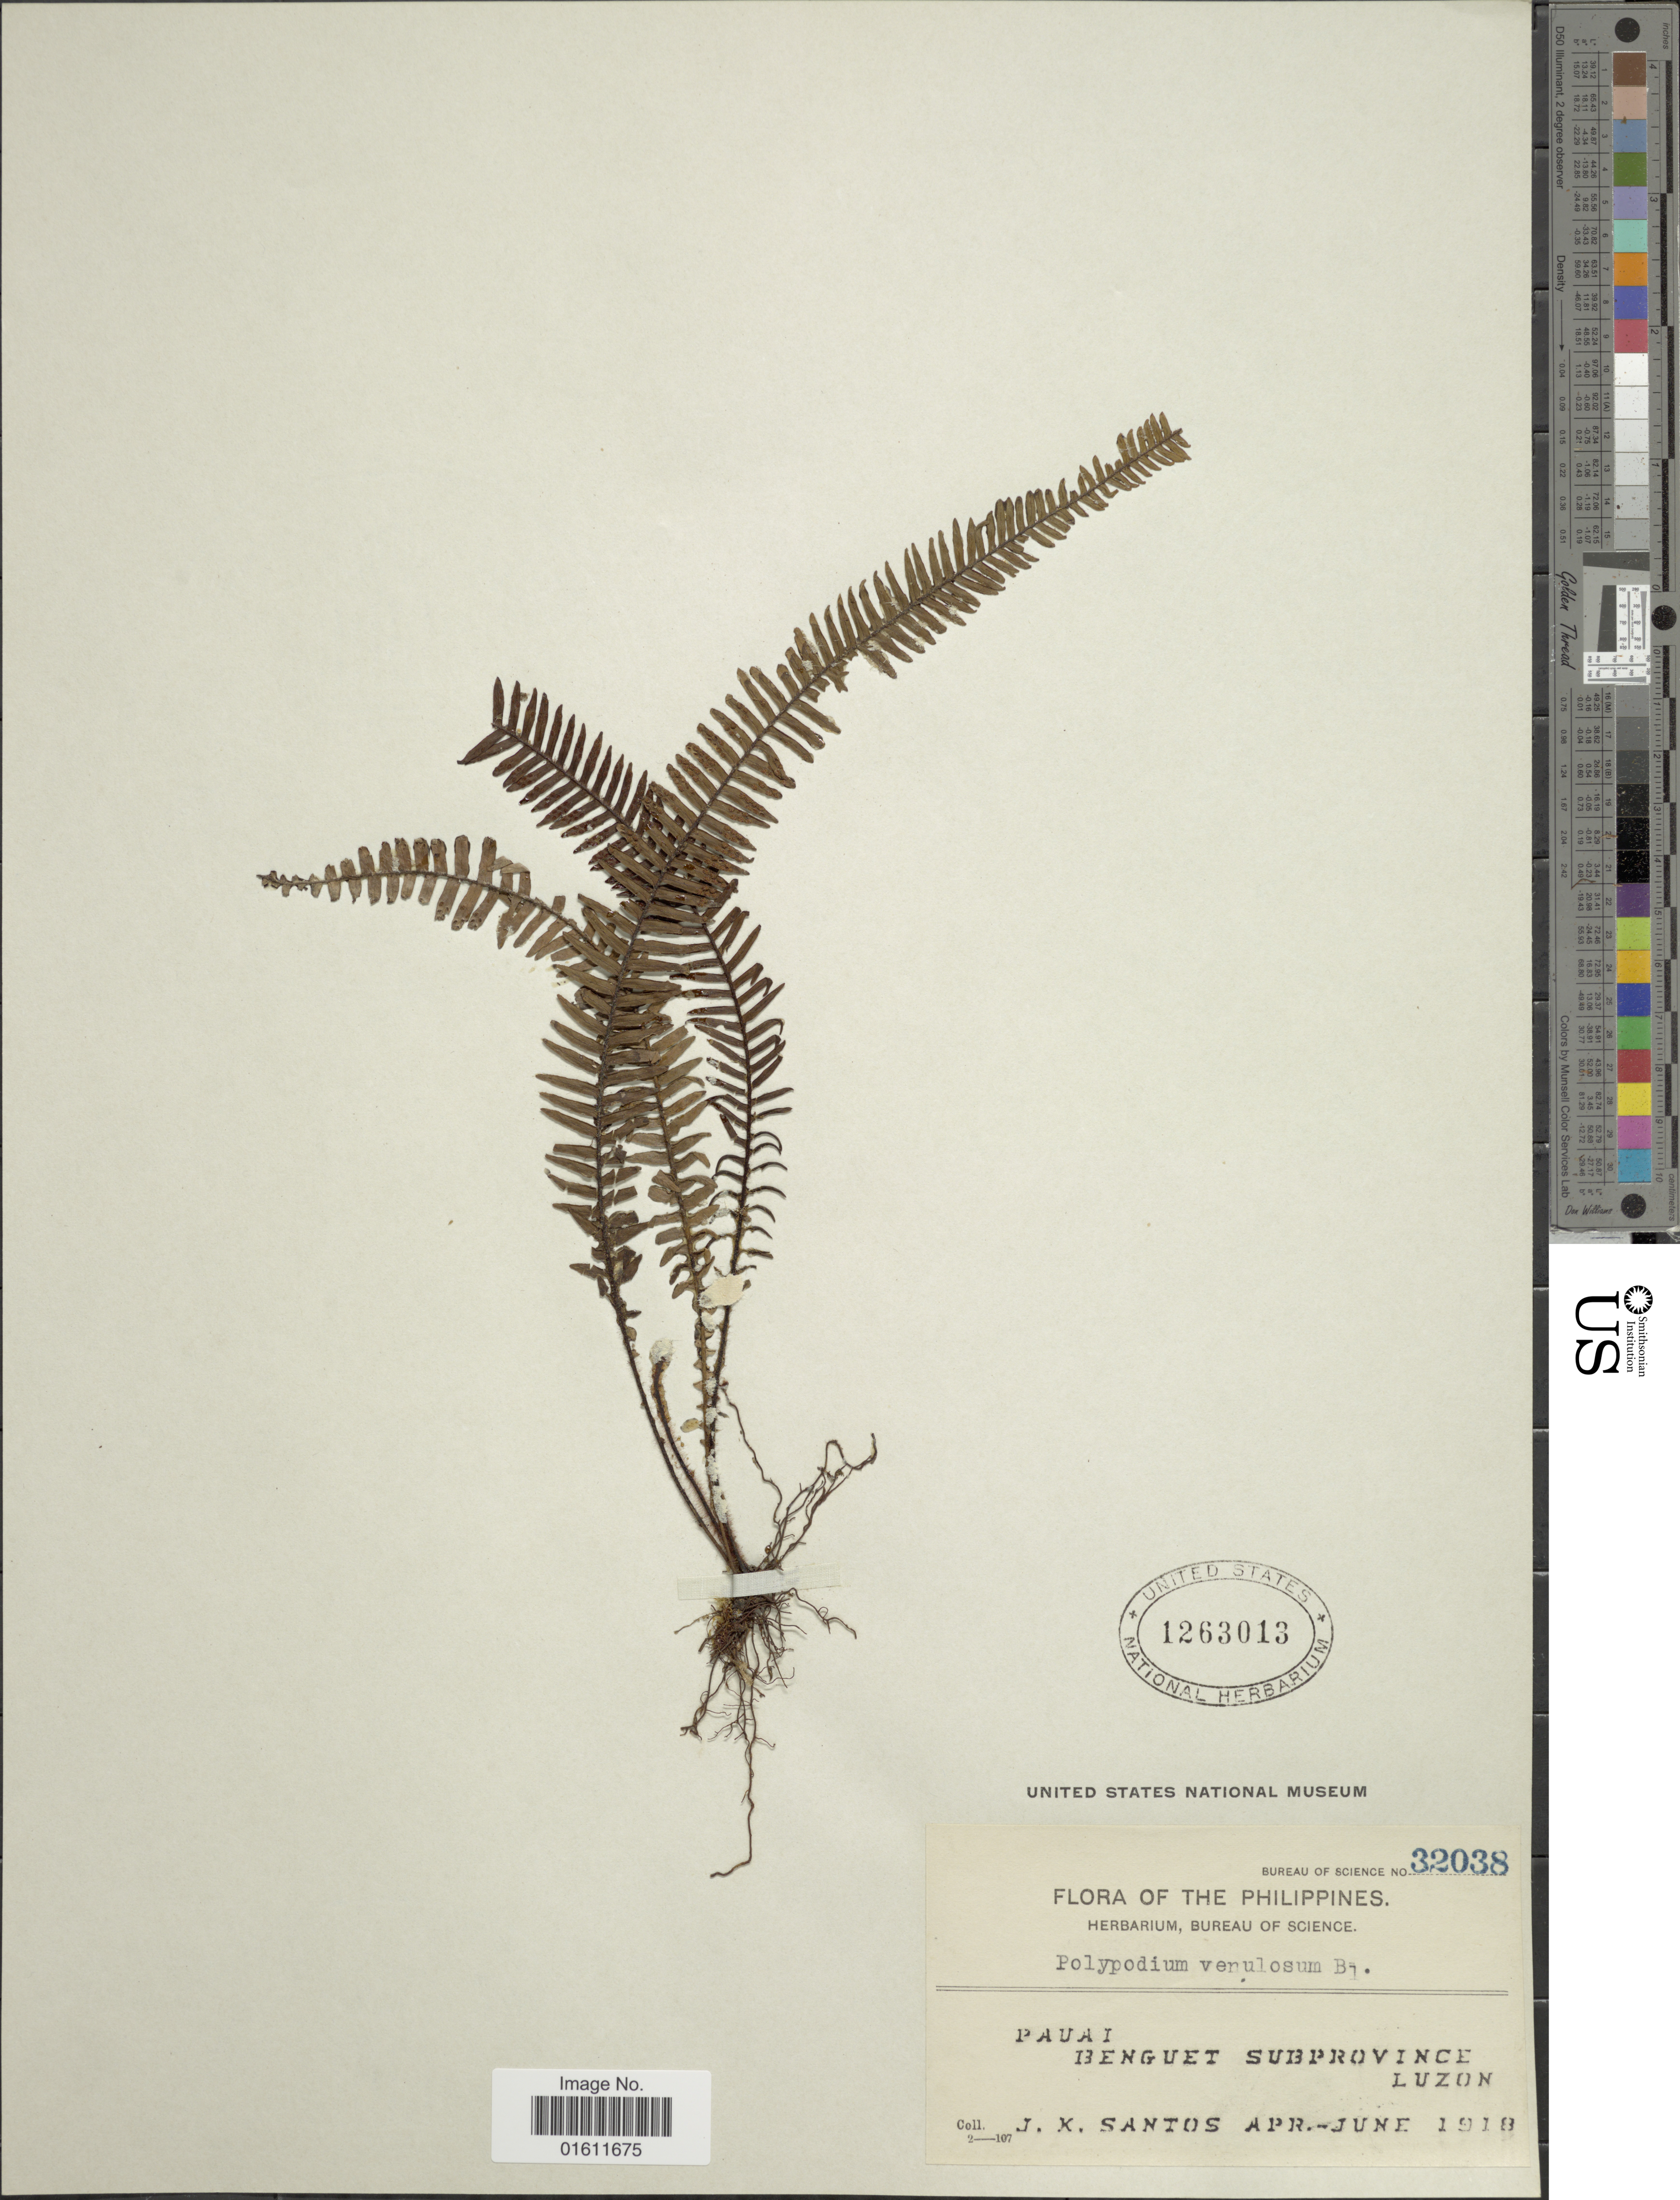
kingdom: Plantae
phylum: Tracheophyta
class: Polypodiopsida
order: Polypodiales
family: Polypodiaceae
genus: Prosaptia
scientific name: Prosaptia venulosa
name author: (Blume) M.G. Price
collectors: J. K. Santos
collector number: Bureau of Science 32038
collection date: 1918-04/1918-06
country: Philippines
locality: Luzon, Pauai, Benguet subprovince.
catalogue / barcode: US 1263013